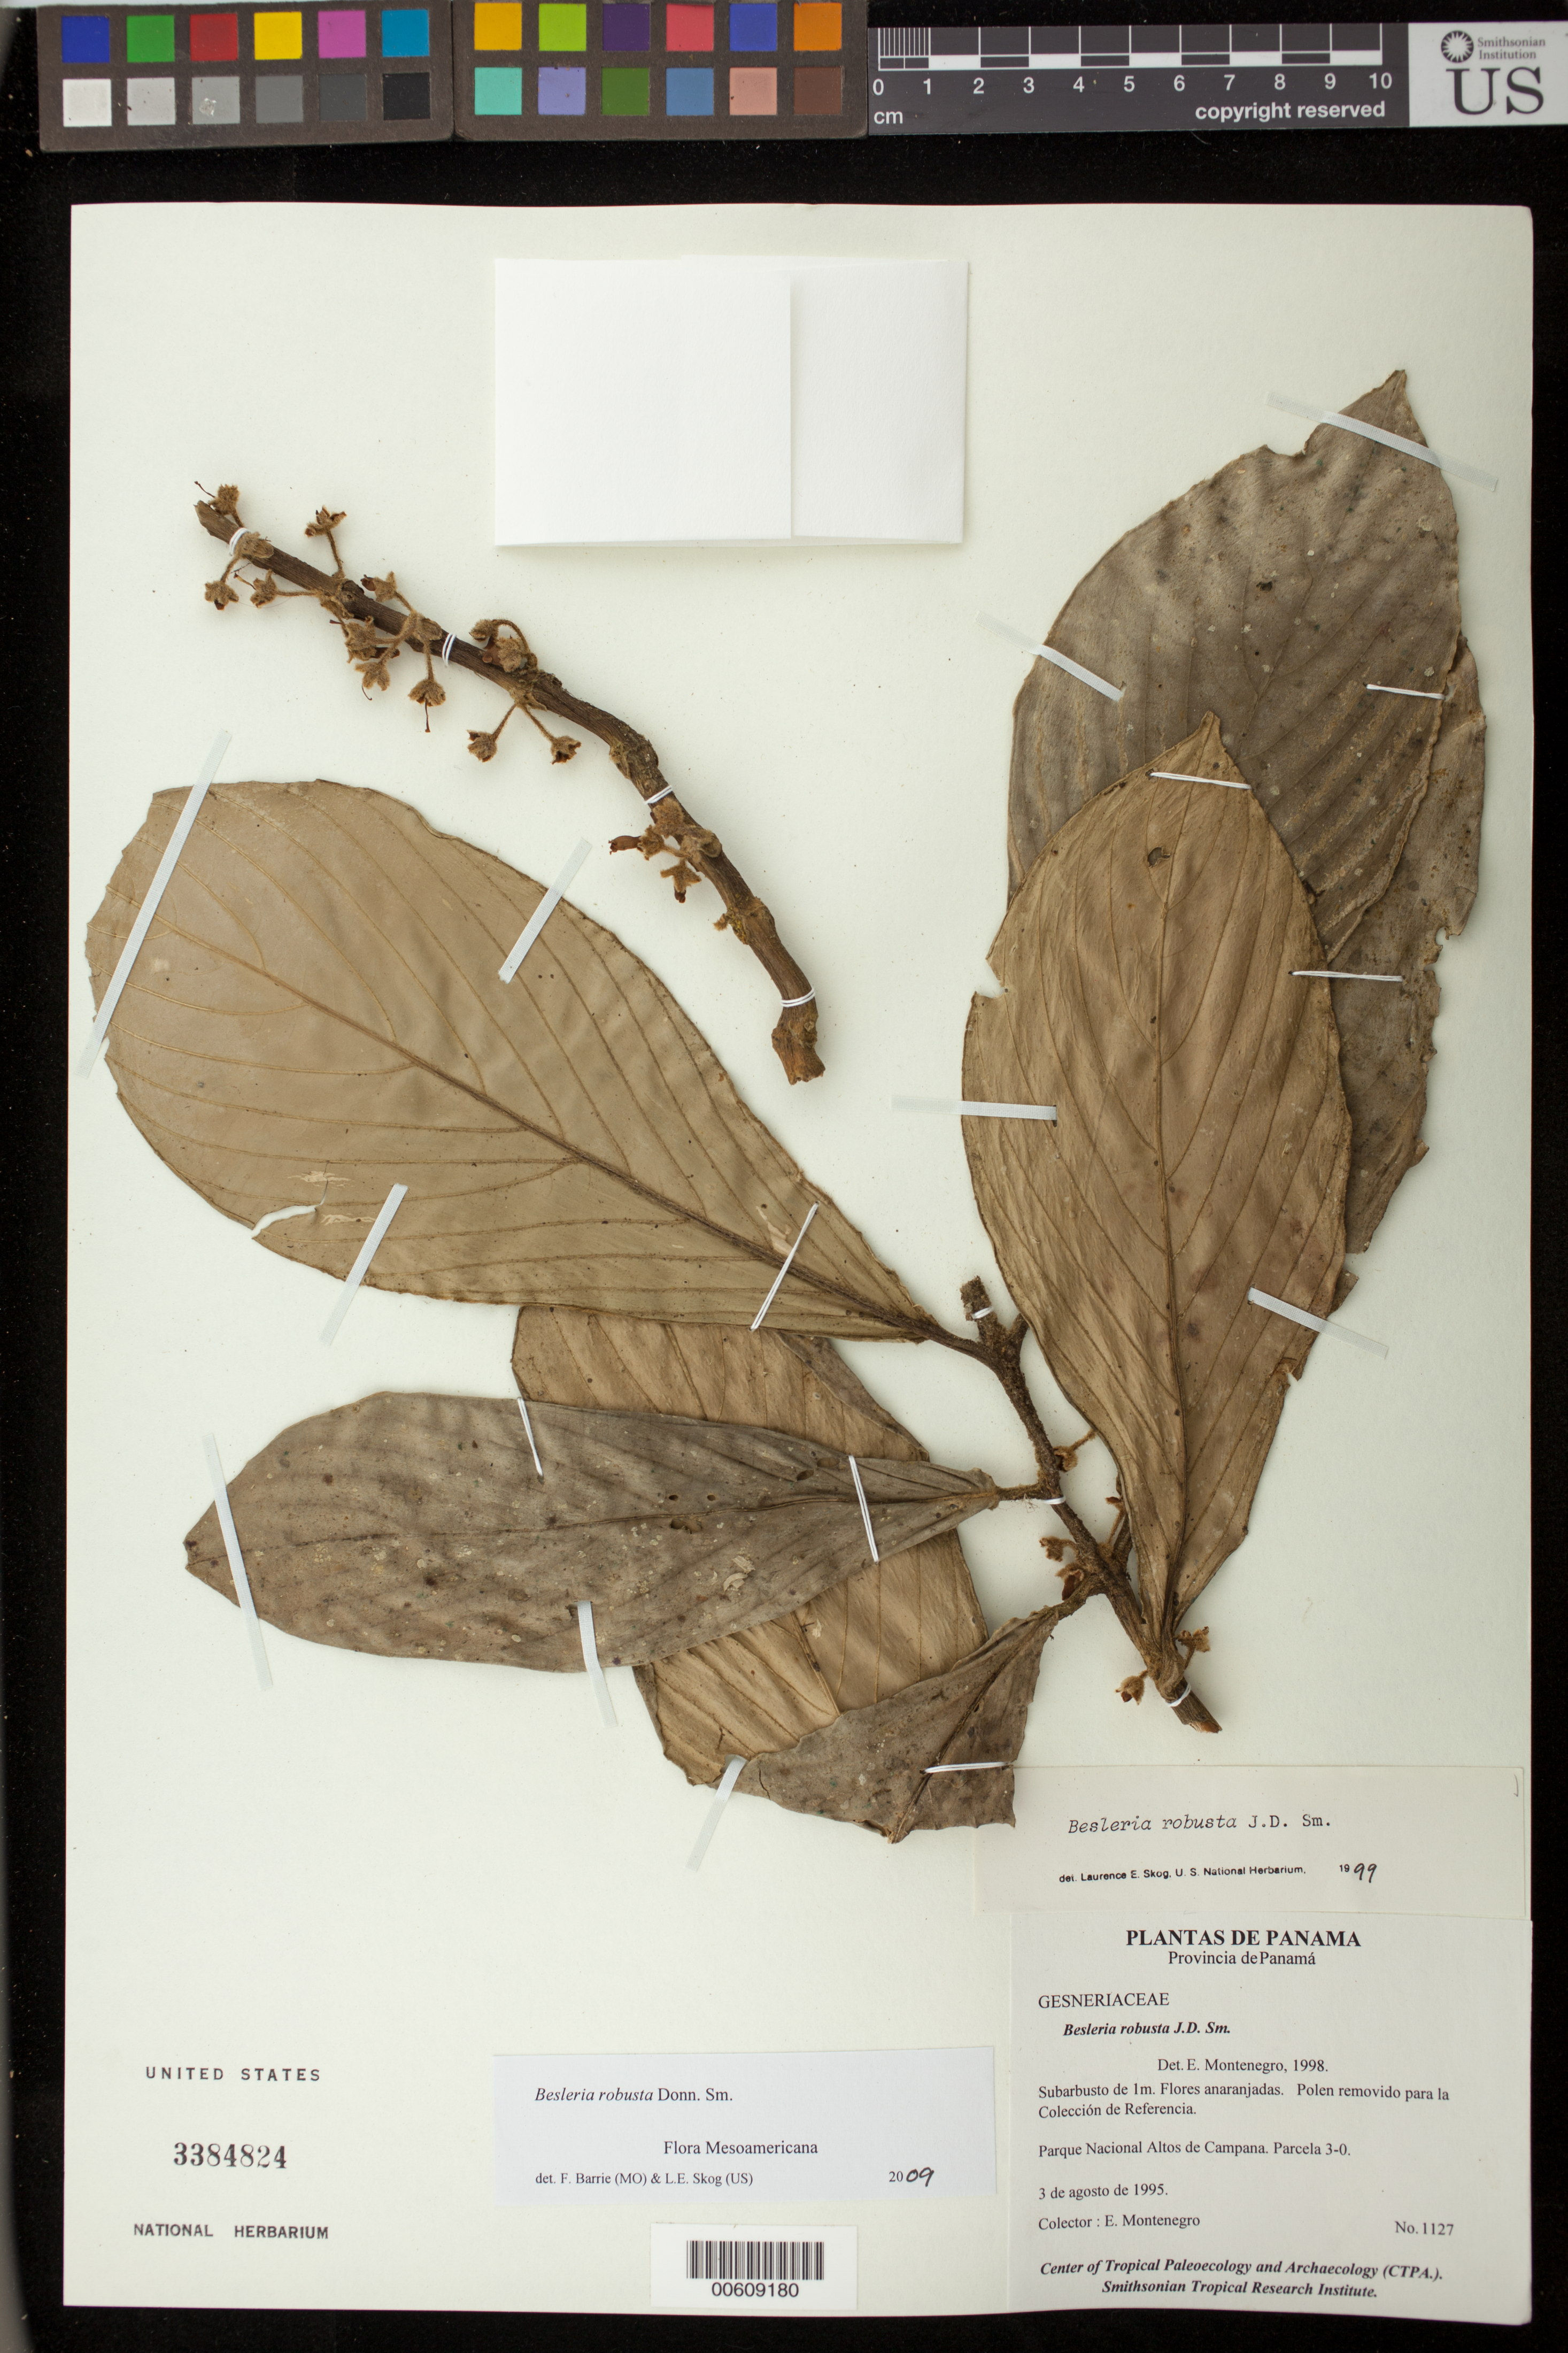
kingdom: Plantae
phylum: Tracheophyta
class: Magnoliopsida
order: Lamiales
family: Gesneriaceae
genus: Besleria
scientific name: Besleria robusta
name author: Donn. Sm.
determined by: Skog, Laurence E.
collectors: E. Montenegro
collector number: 1127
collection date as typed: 03 Aug 1995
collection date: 1995-08-03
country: Panama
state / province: Panamá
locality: Parque Nacinoal Altos de Campana, Parcela 3-0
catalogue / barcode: US 3384824